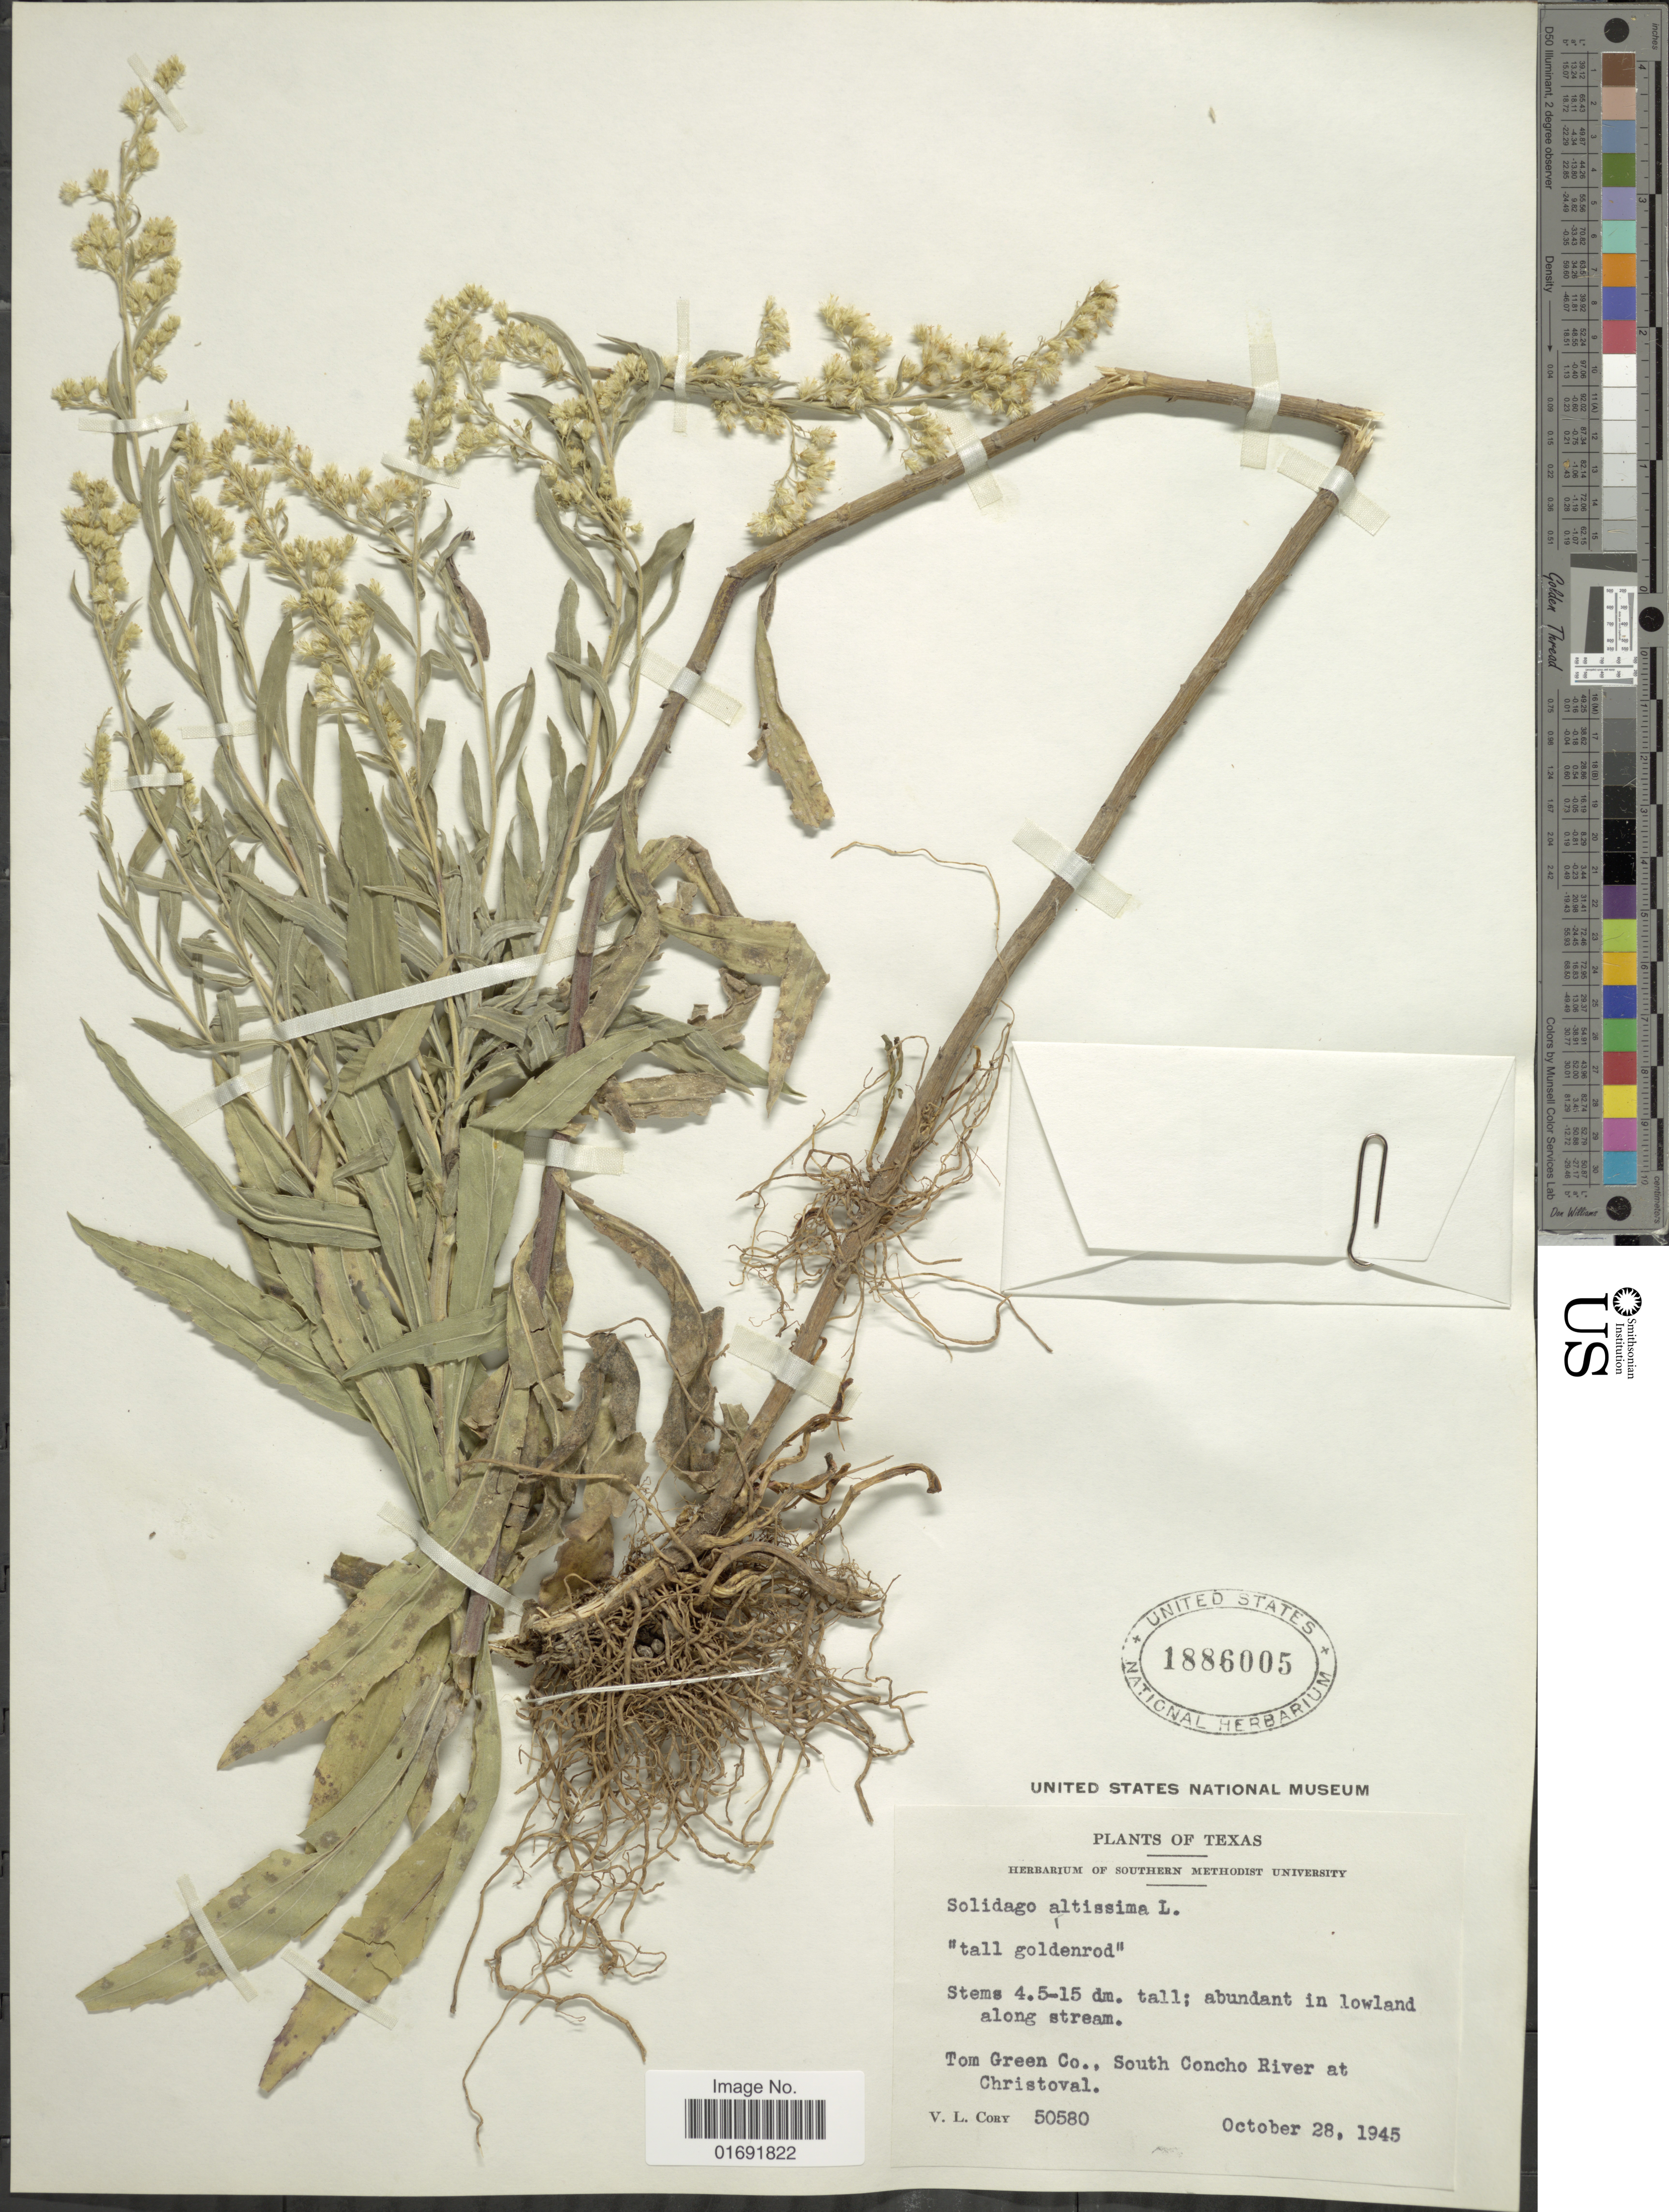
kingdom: Plantae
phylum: Tracheophyta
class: Magnoliopsida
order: Asterales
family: Asteraceae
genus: Solidago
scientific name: Solidago sp.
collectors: V. Cory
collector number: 50580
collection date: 1945-10-28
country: United States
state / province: Texas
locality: Tom Green Co., South Concho River at Christoval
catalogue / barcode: US 1886005